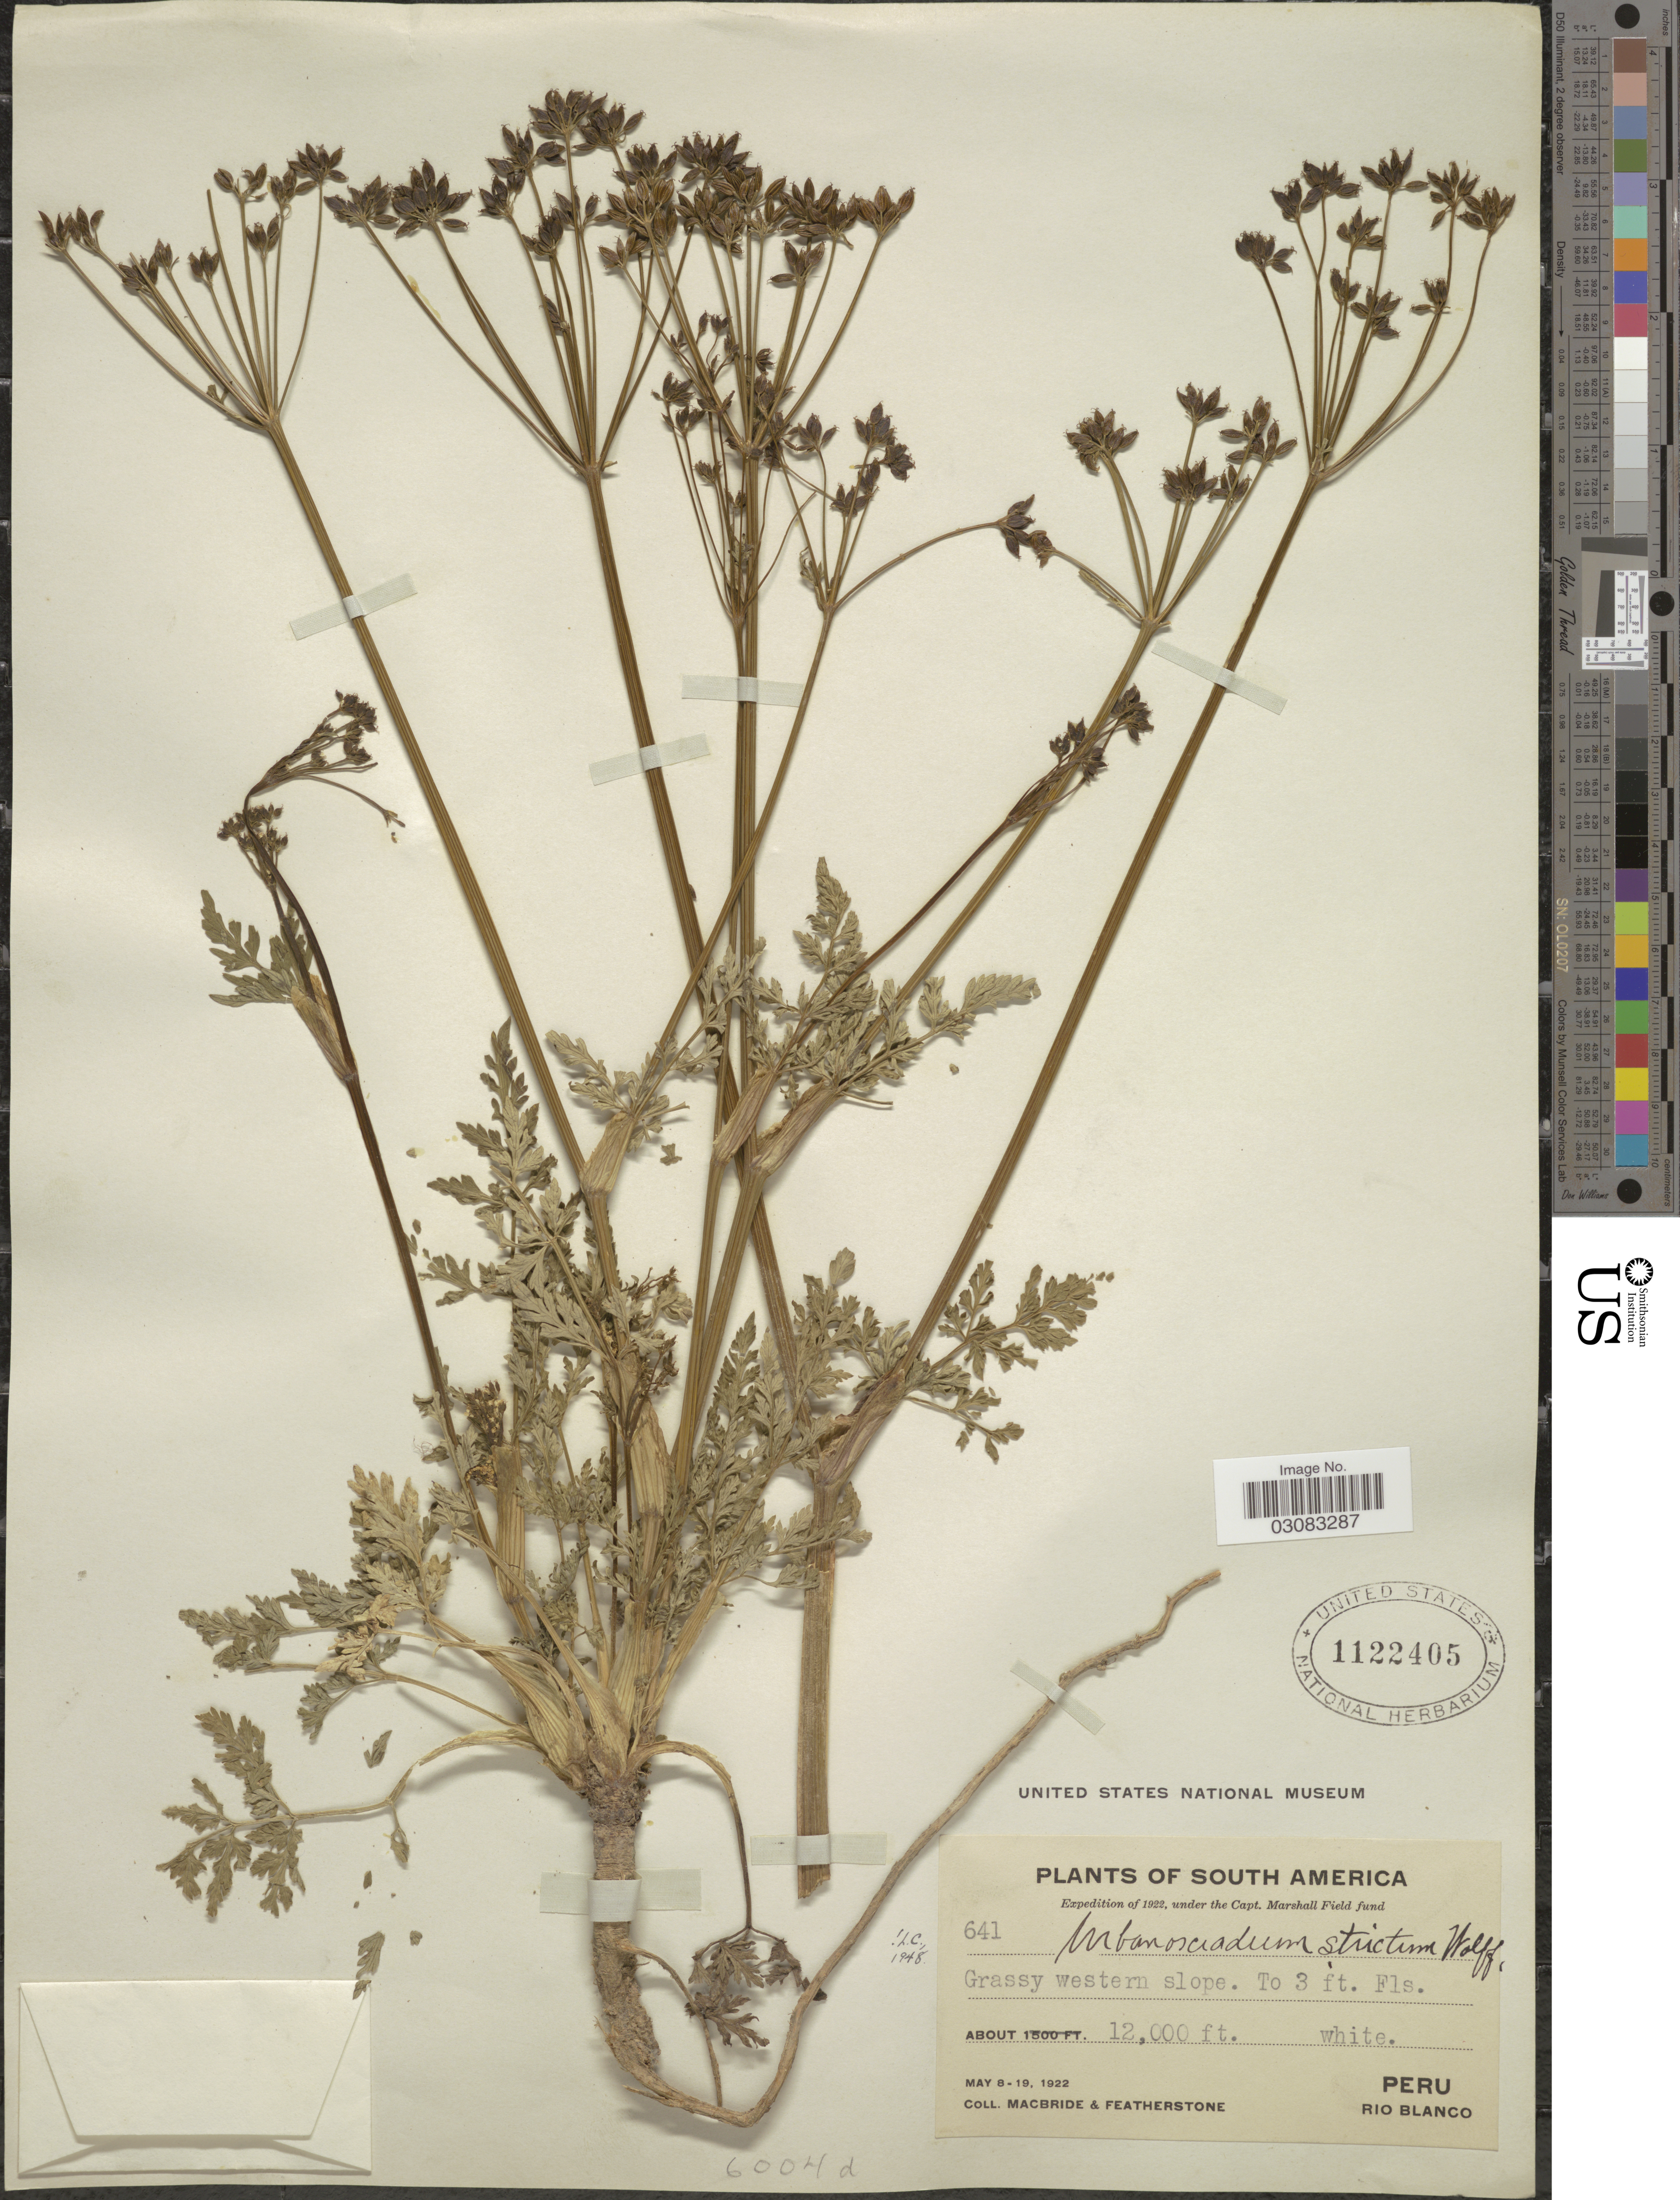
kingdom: Plantae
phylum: Tracheophyta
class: Magnoliopsida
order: Apiales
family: Apiaceae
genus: Niphogeton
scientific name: Niphogeton stricta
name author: (H. Wolff) Mathias & Constance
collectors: Macbride, -- & -. Featherstone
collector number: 641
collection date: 1922-05-08/1922-05-19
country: Peru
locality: Rio Blanco.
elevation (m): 3658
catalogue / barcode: US 1122405